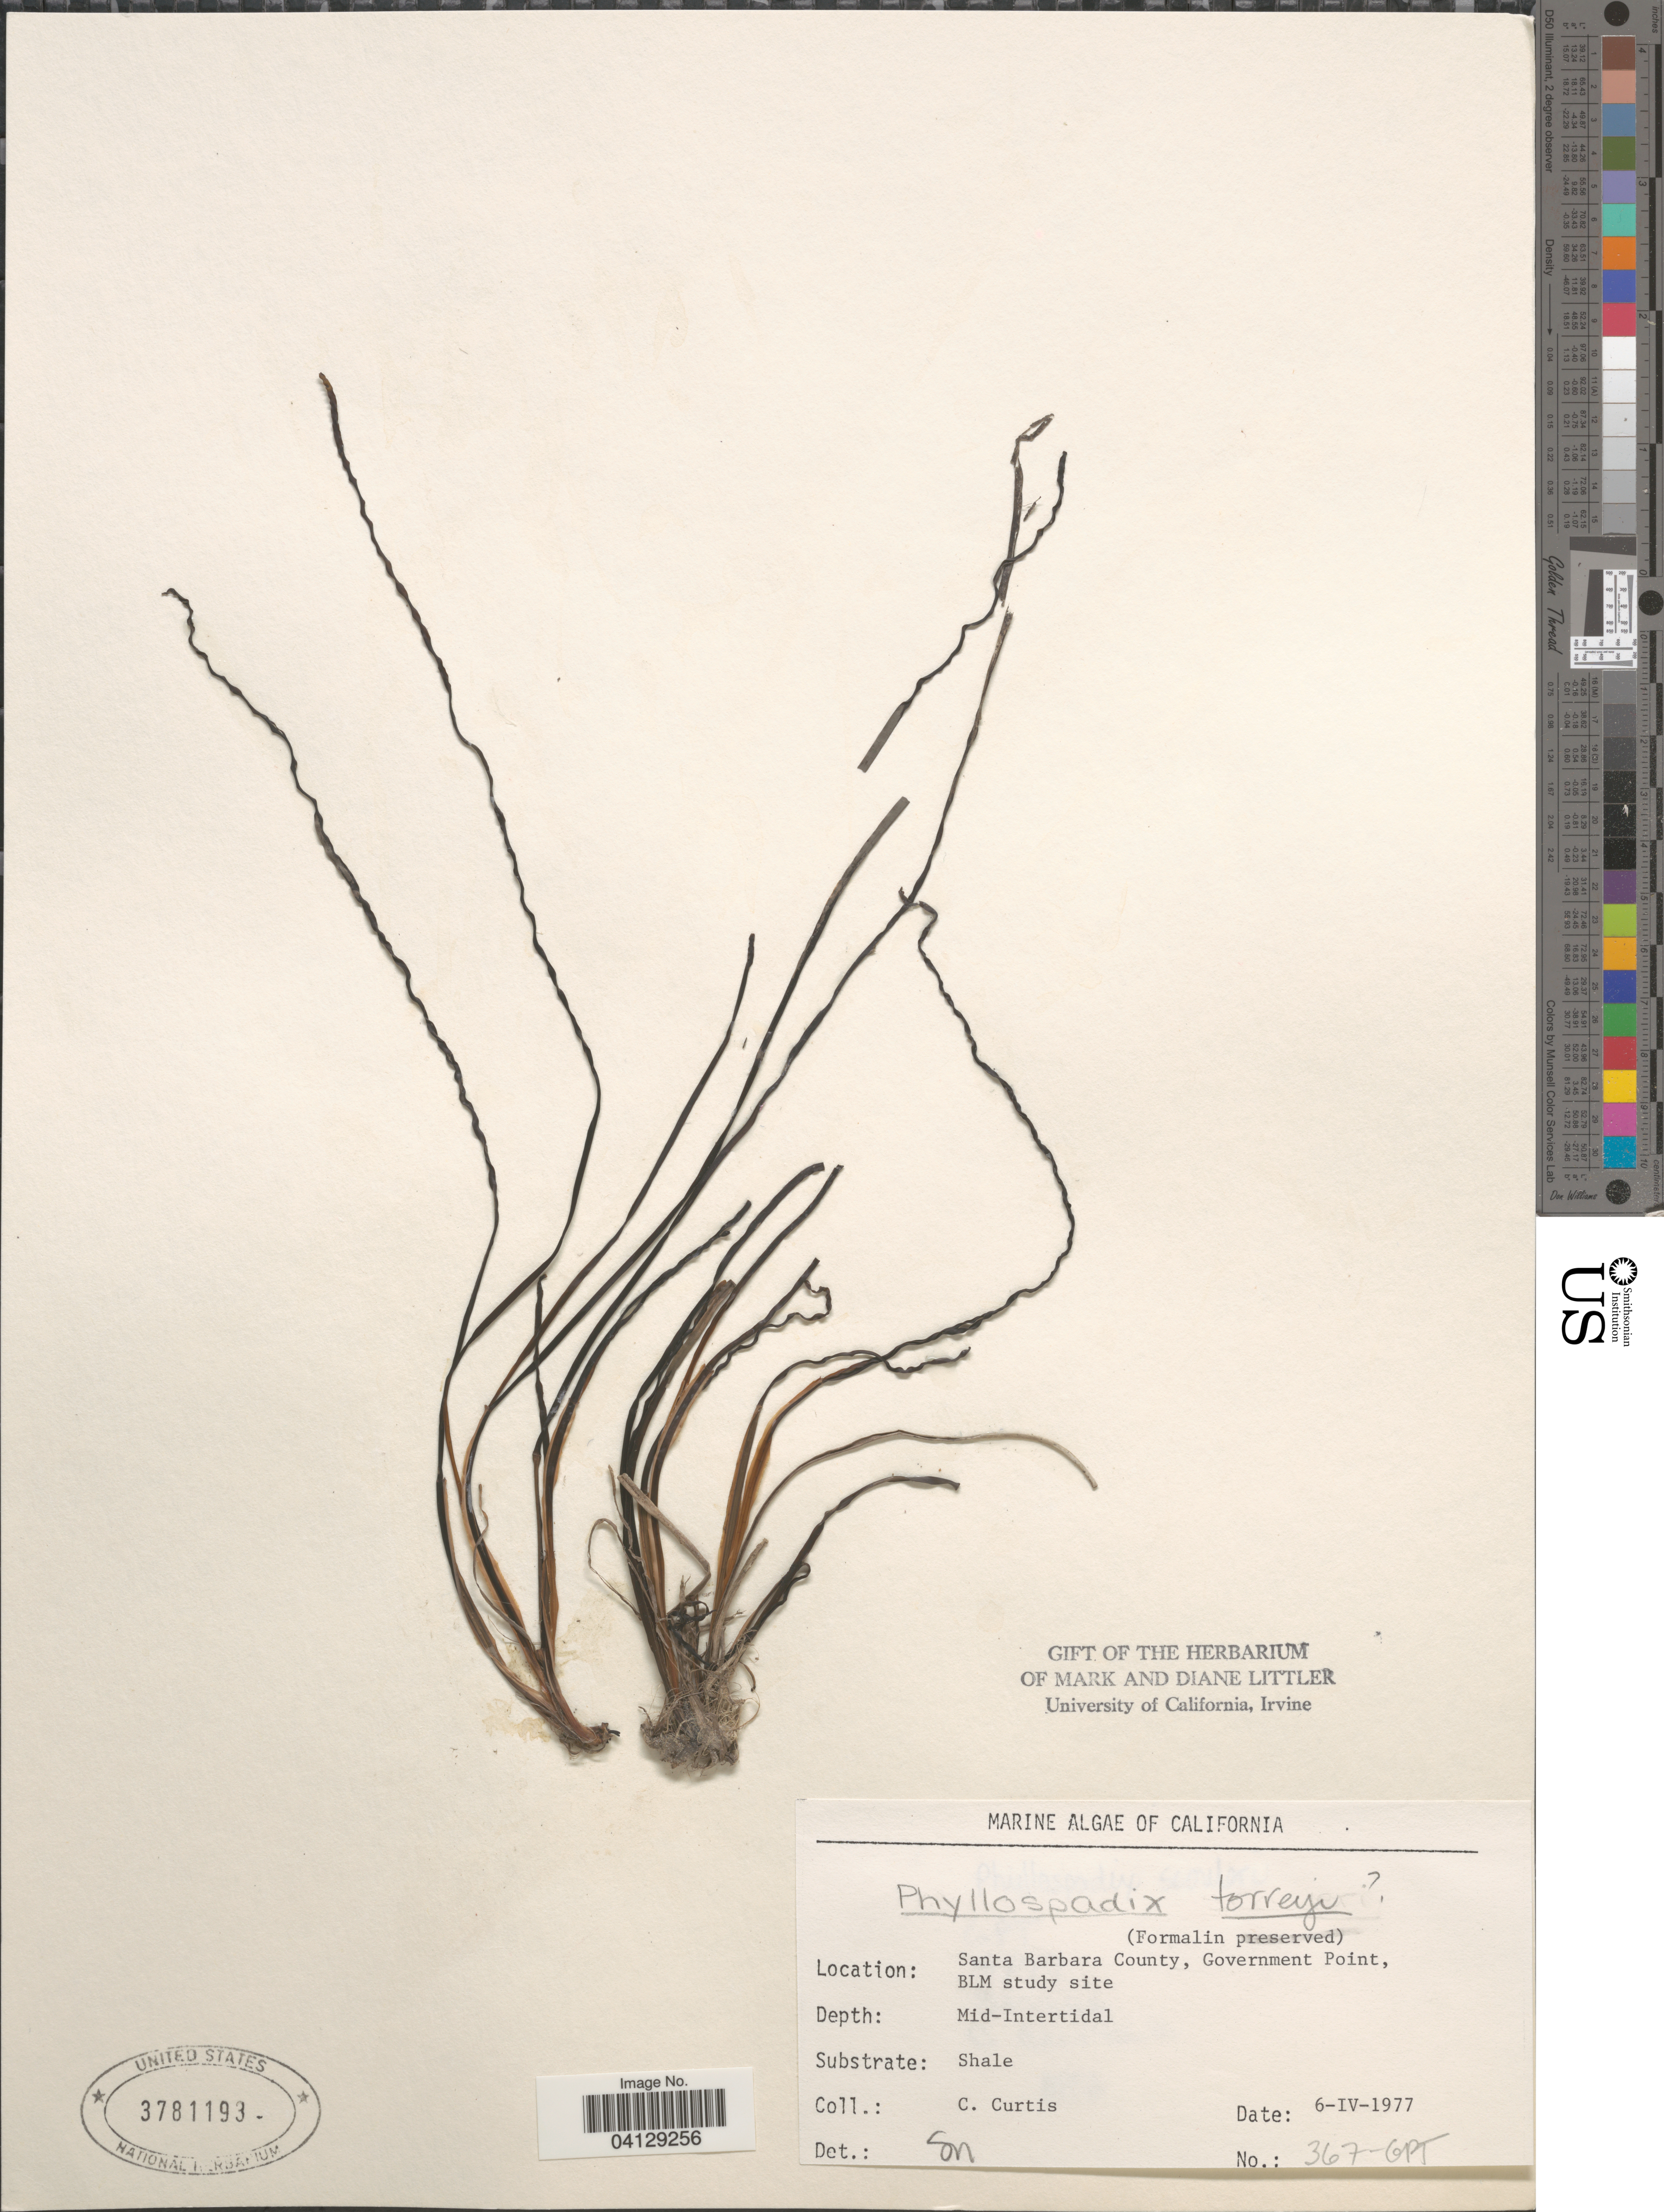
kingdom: Plantae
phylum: Tracheophyta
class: Liliopsida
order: Alismatales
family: Zosteraceae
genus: Phyllospadix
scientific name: Phyllospadix torreyi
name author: S. Watson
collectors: C. Curtis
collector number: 367-GPT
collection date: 1977-04-06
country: United States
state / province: California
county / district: Santa Barbara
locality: Santa Barbara County, Government Point, BLM study site.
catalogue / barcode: US 3781193